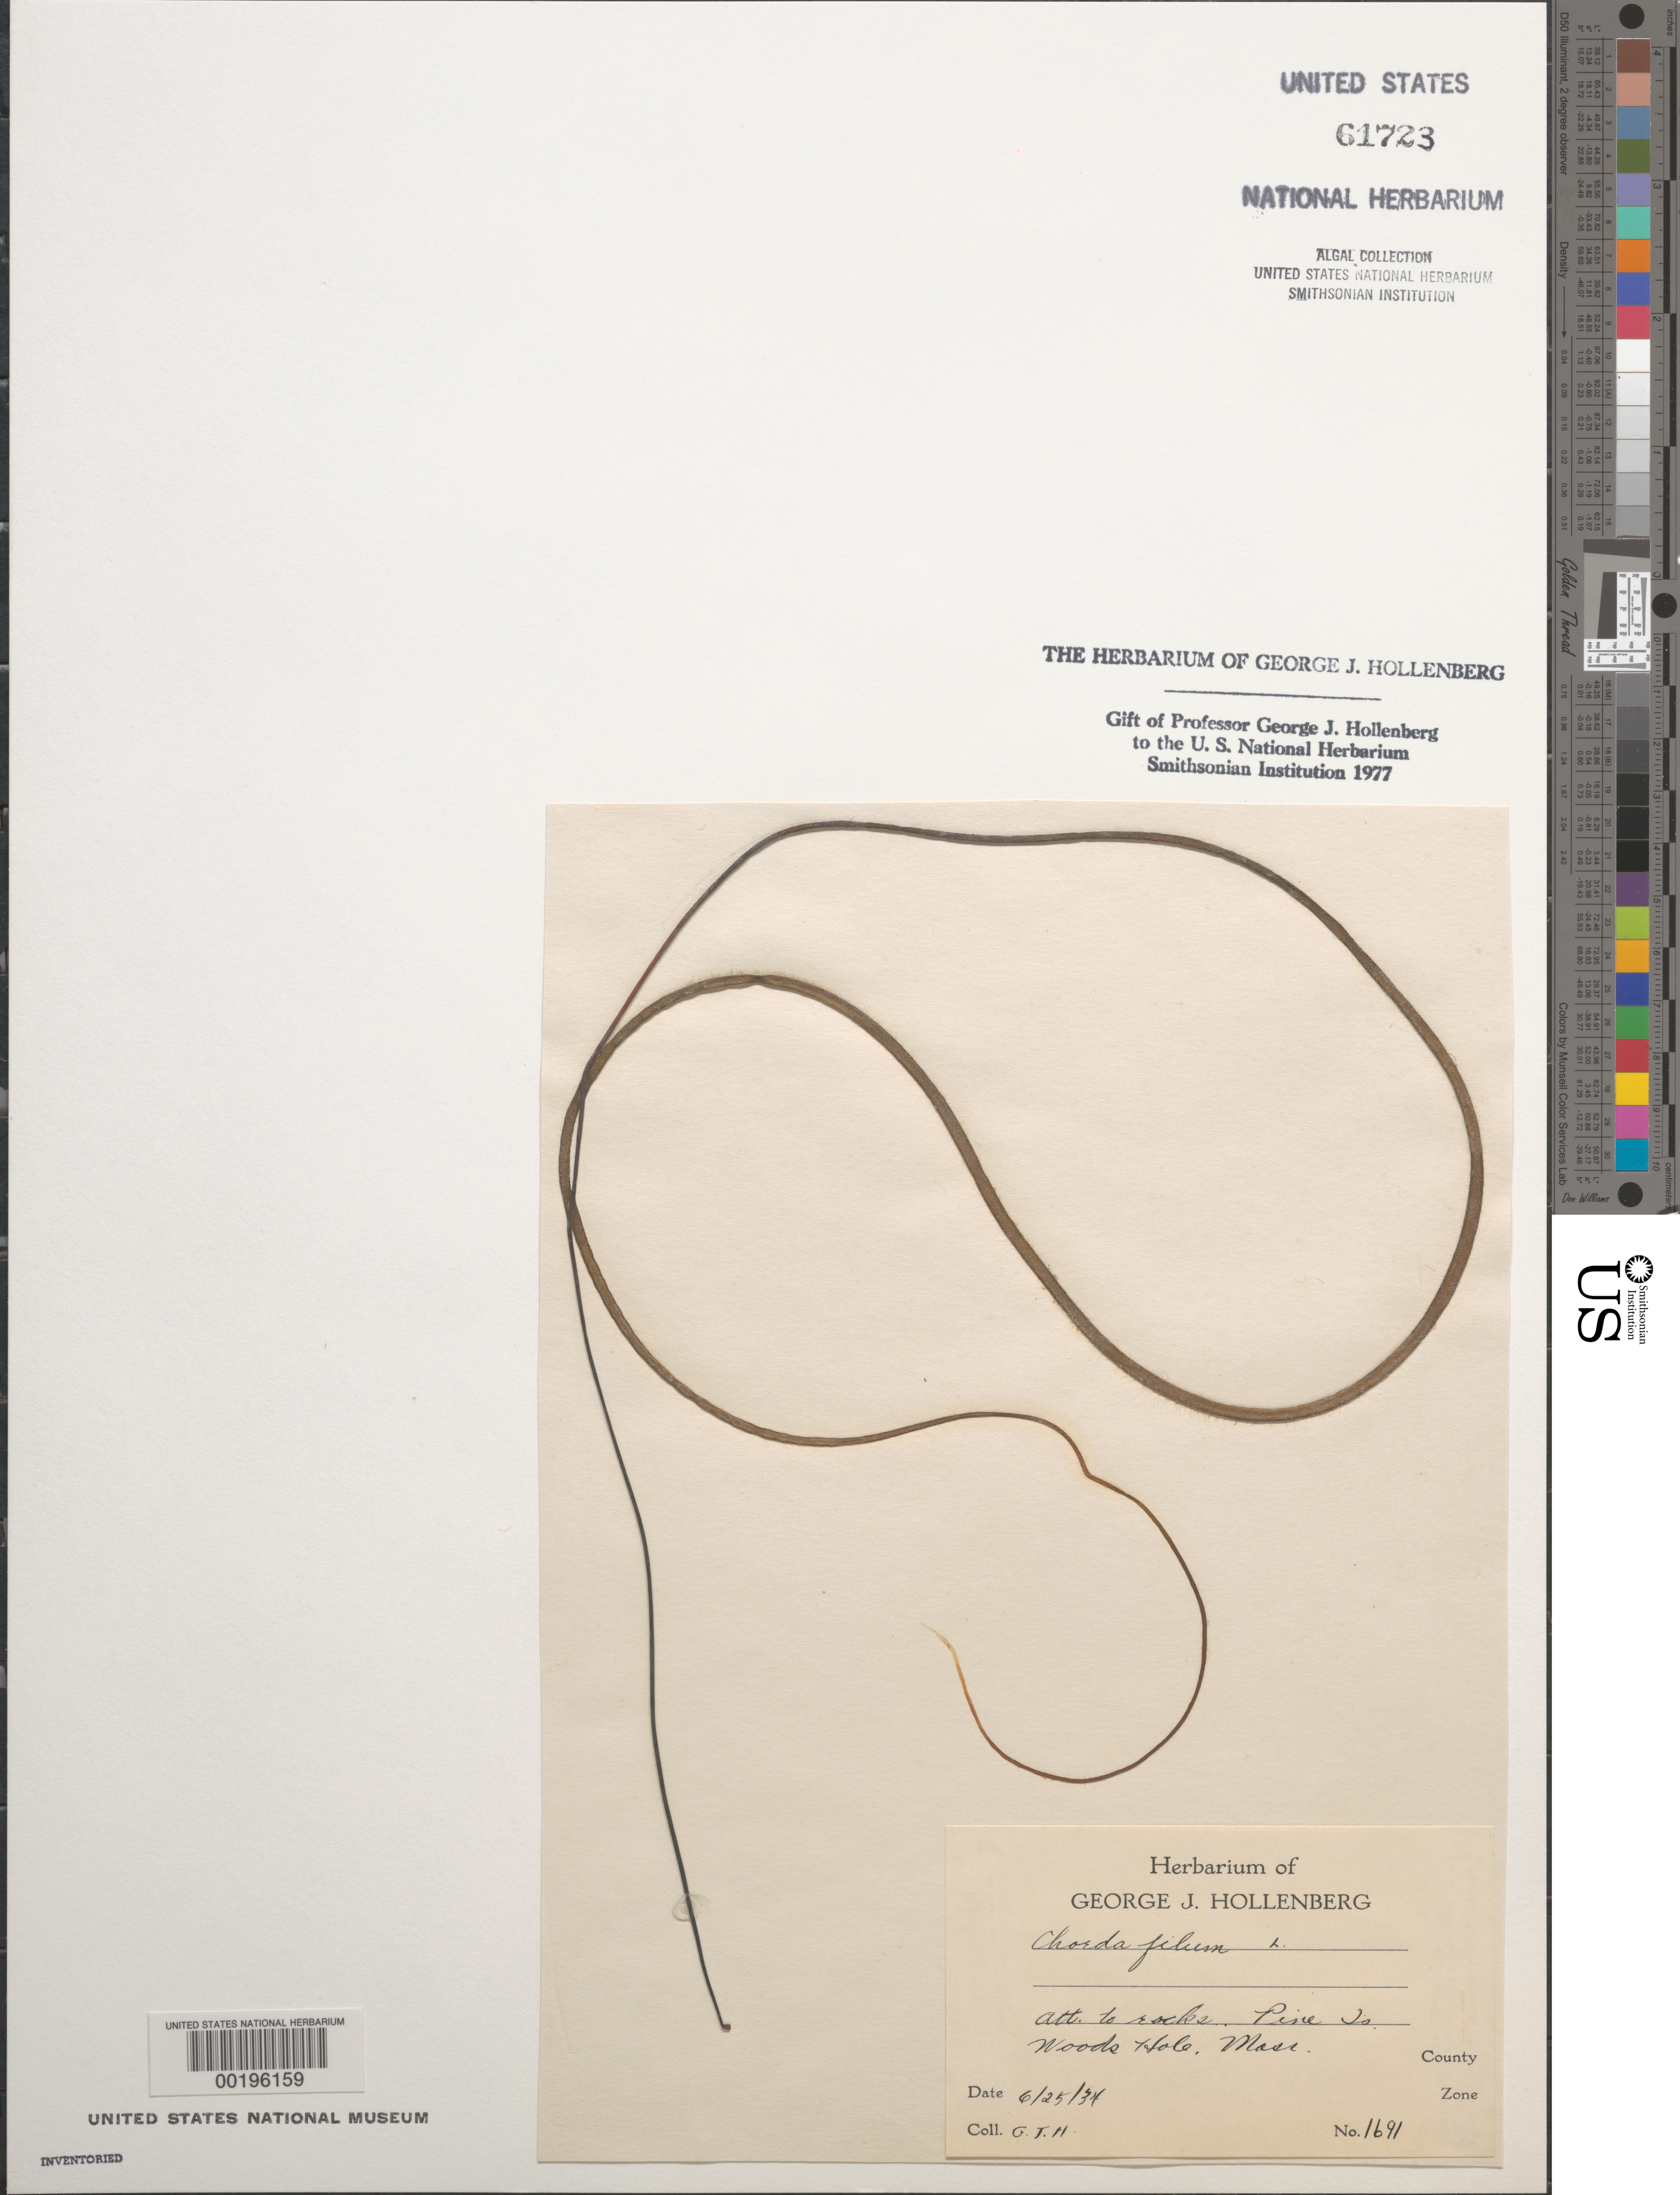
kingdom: Chromista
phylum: Ochrophyta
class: Phaeophyceae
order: Laminariales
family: Chordaceae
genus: Chorda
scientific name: Chorda filum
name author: (L.) Stackh.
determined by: Hollenberg, George J.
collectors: G. Hollenberg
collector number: GJH 1691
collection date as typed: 25 Jun 1934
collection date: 1934-06-25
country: United States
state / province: Massachusetts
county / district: Dukes County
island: Pine Island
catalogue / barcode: US 61723